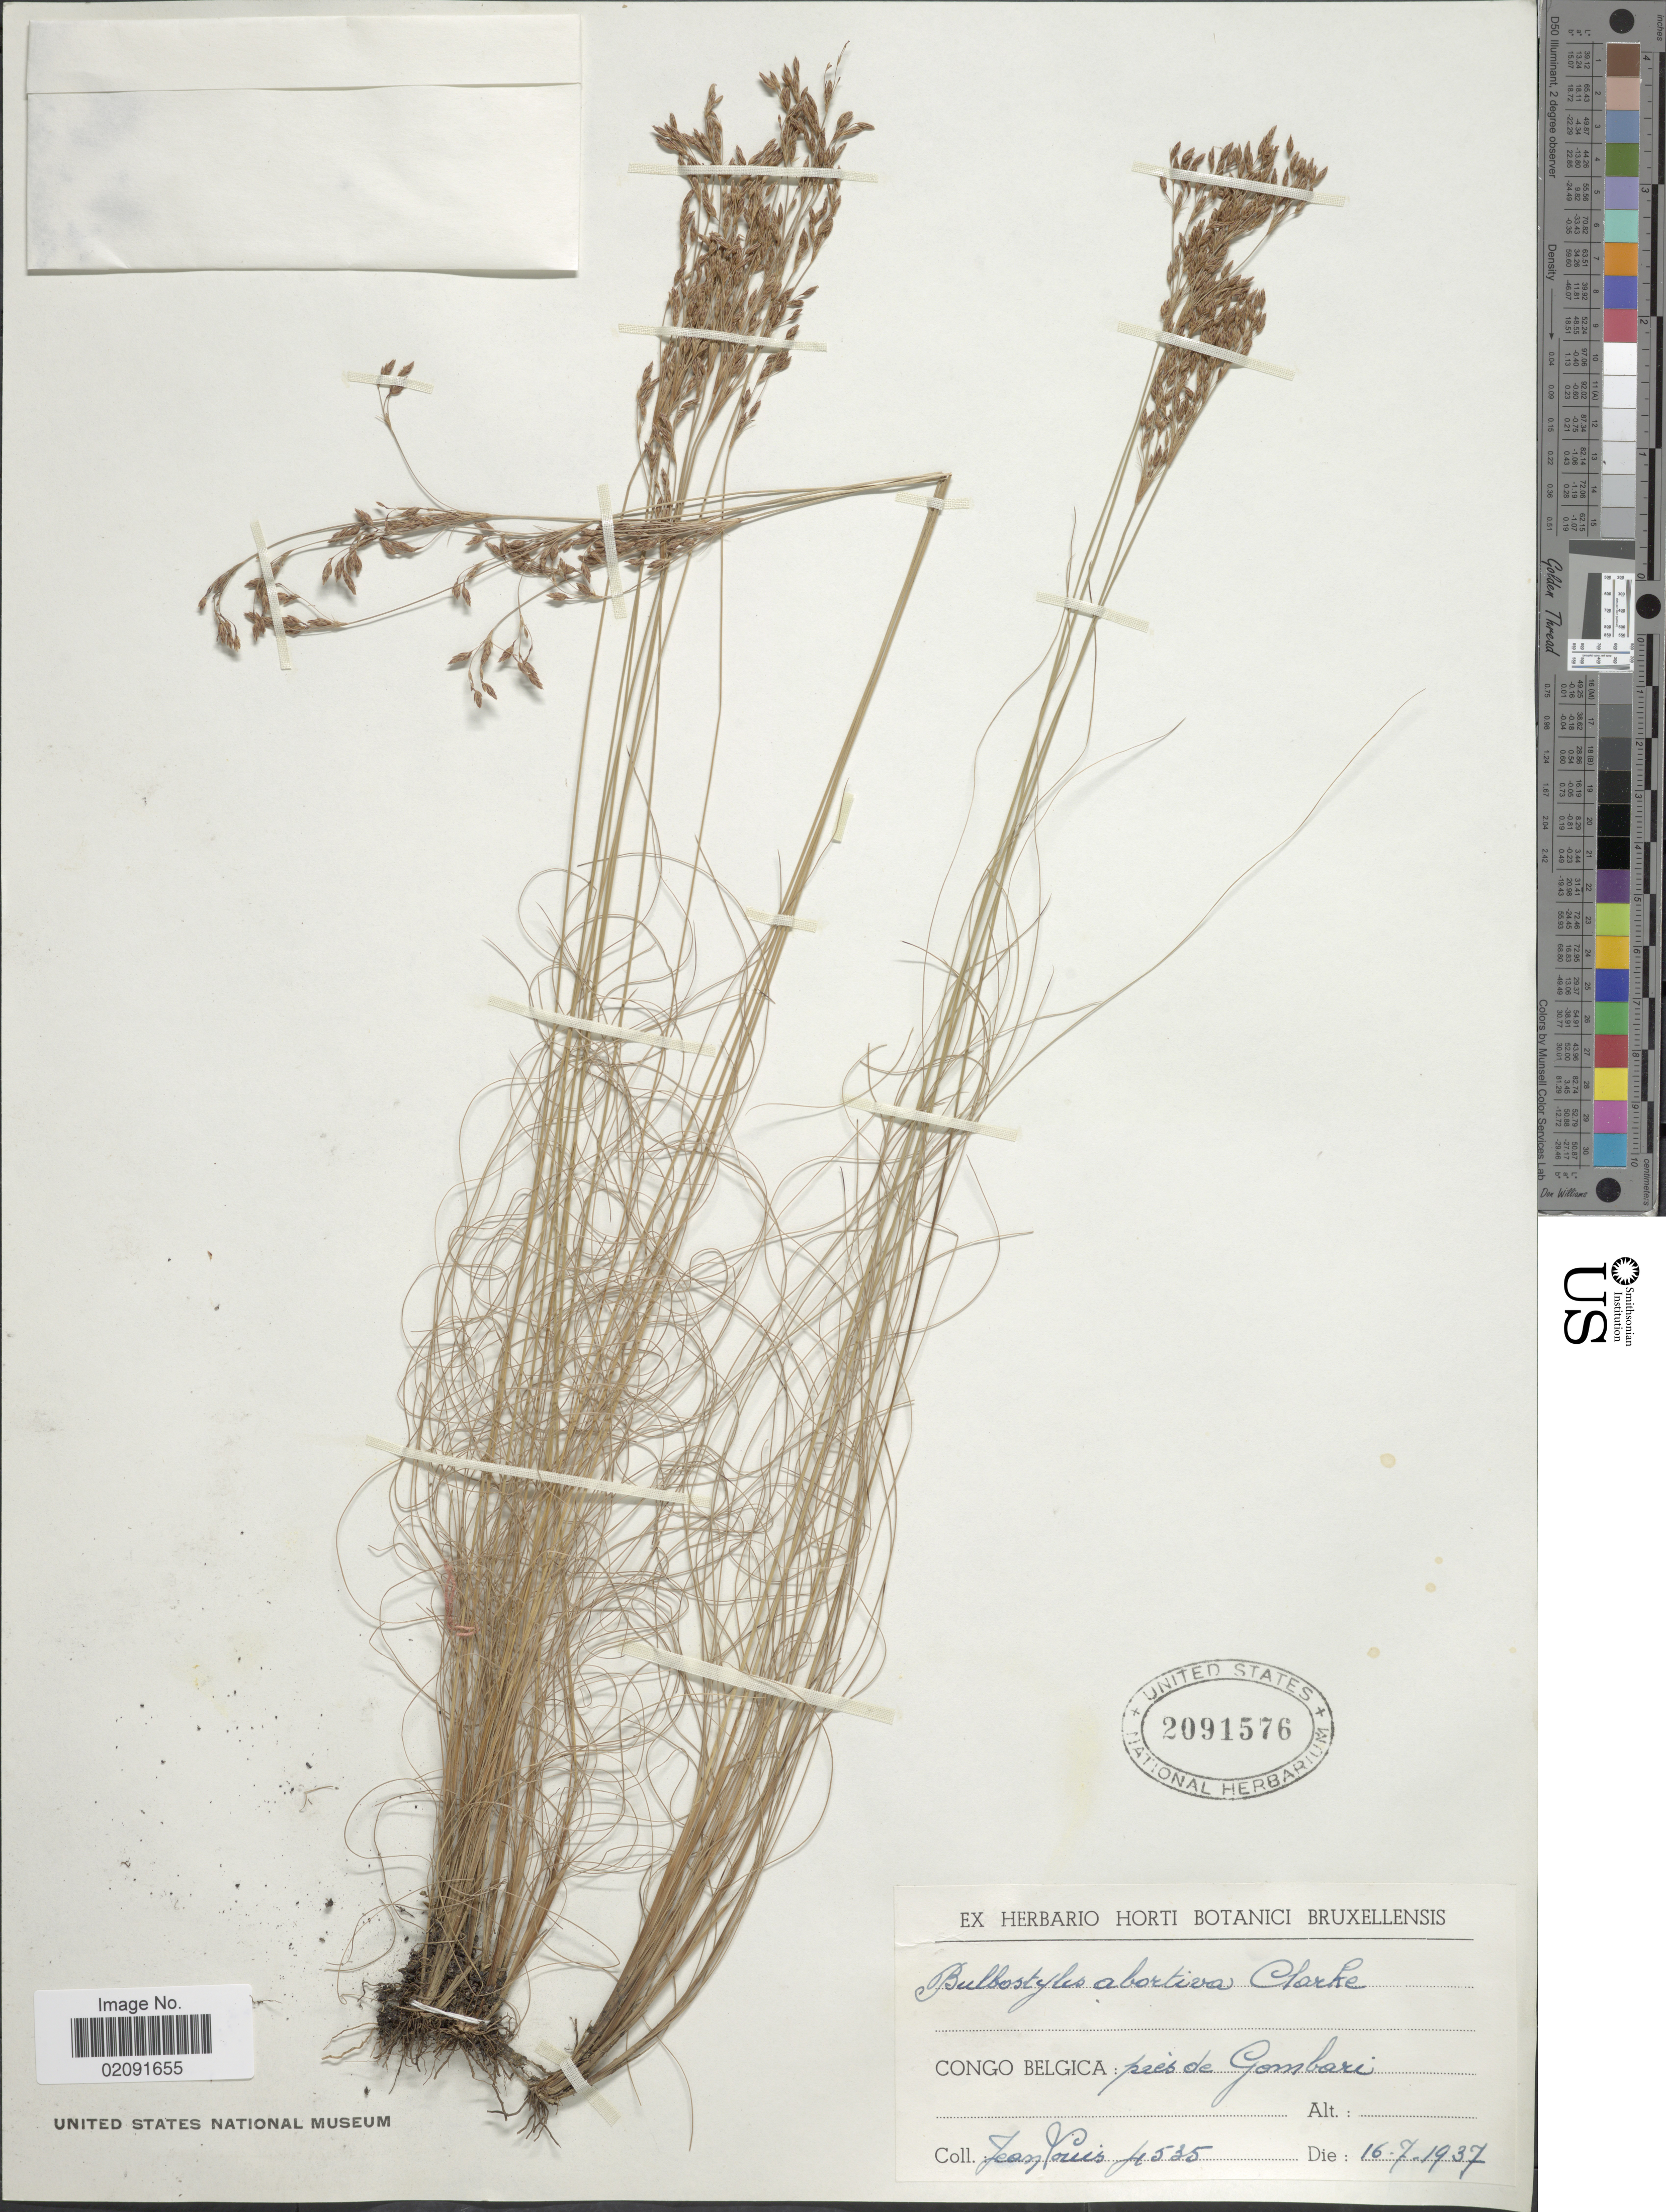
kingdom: Plantae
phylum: Tracheophyta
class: Liliopsida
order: Poales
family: Cyperaceae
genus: Bulbostylis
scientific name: Bulbostylis abortiva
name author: (Steud.) C.B. Clarke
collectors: J. Vouis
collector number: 4535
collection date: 1937-07-16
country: Congo, Democratic Republic of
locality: Gombari. Congo Belgica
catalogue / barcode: US 2091576